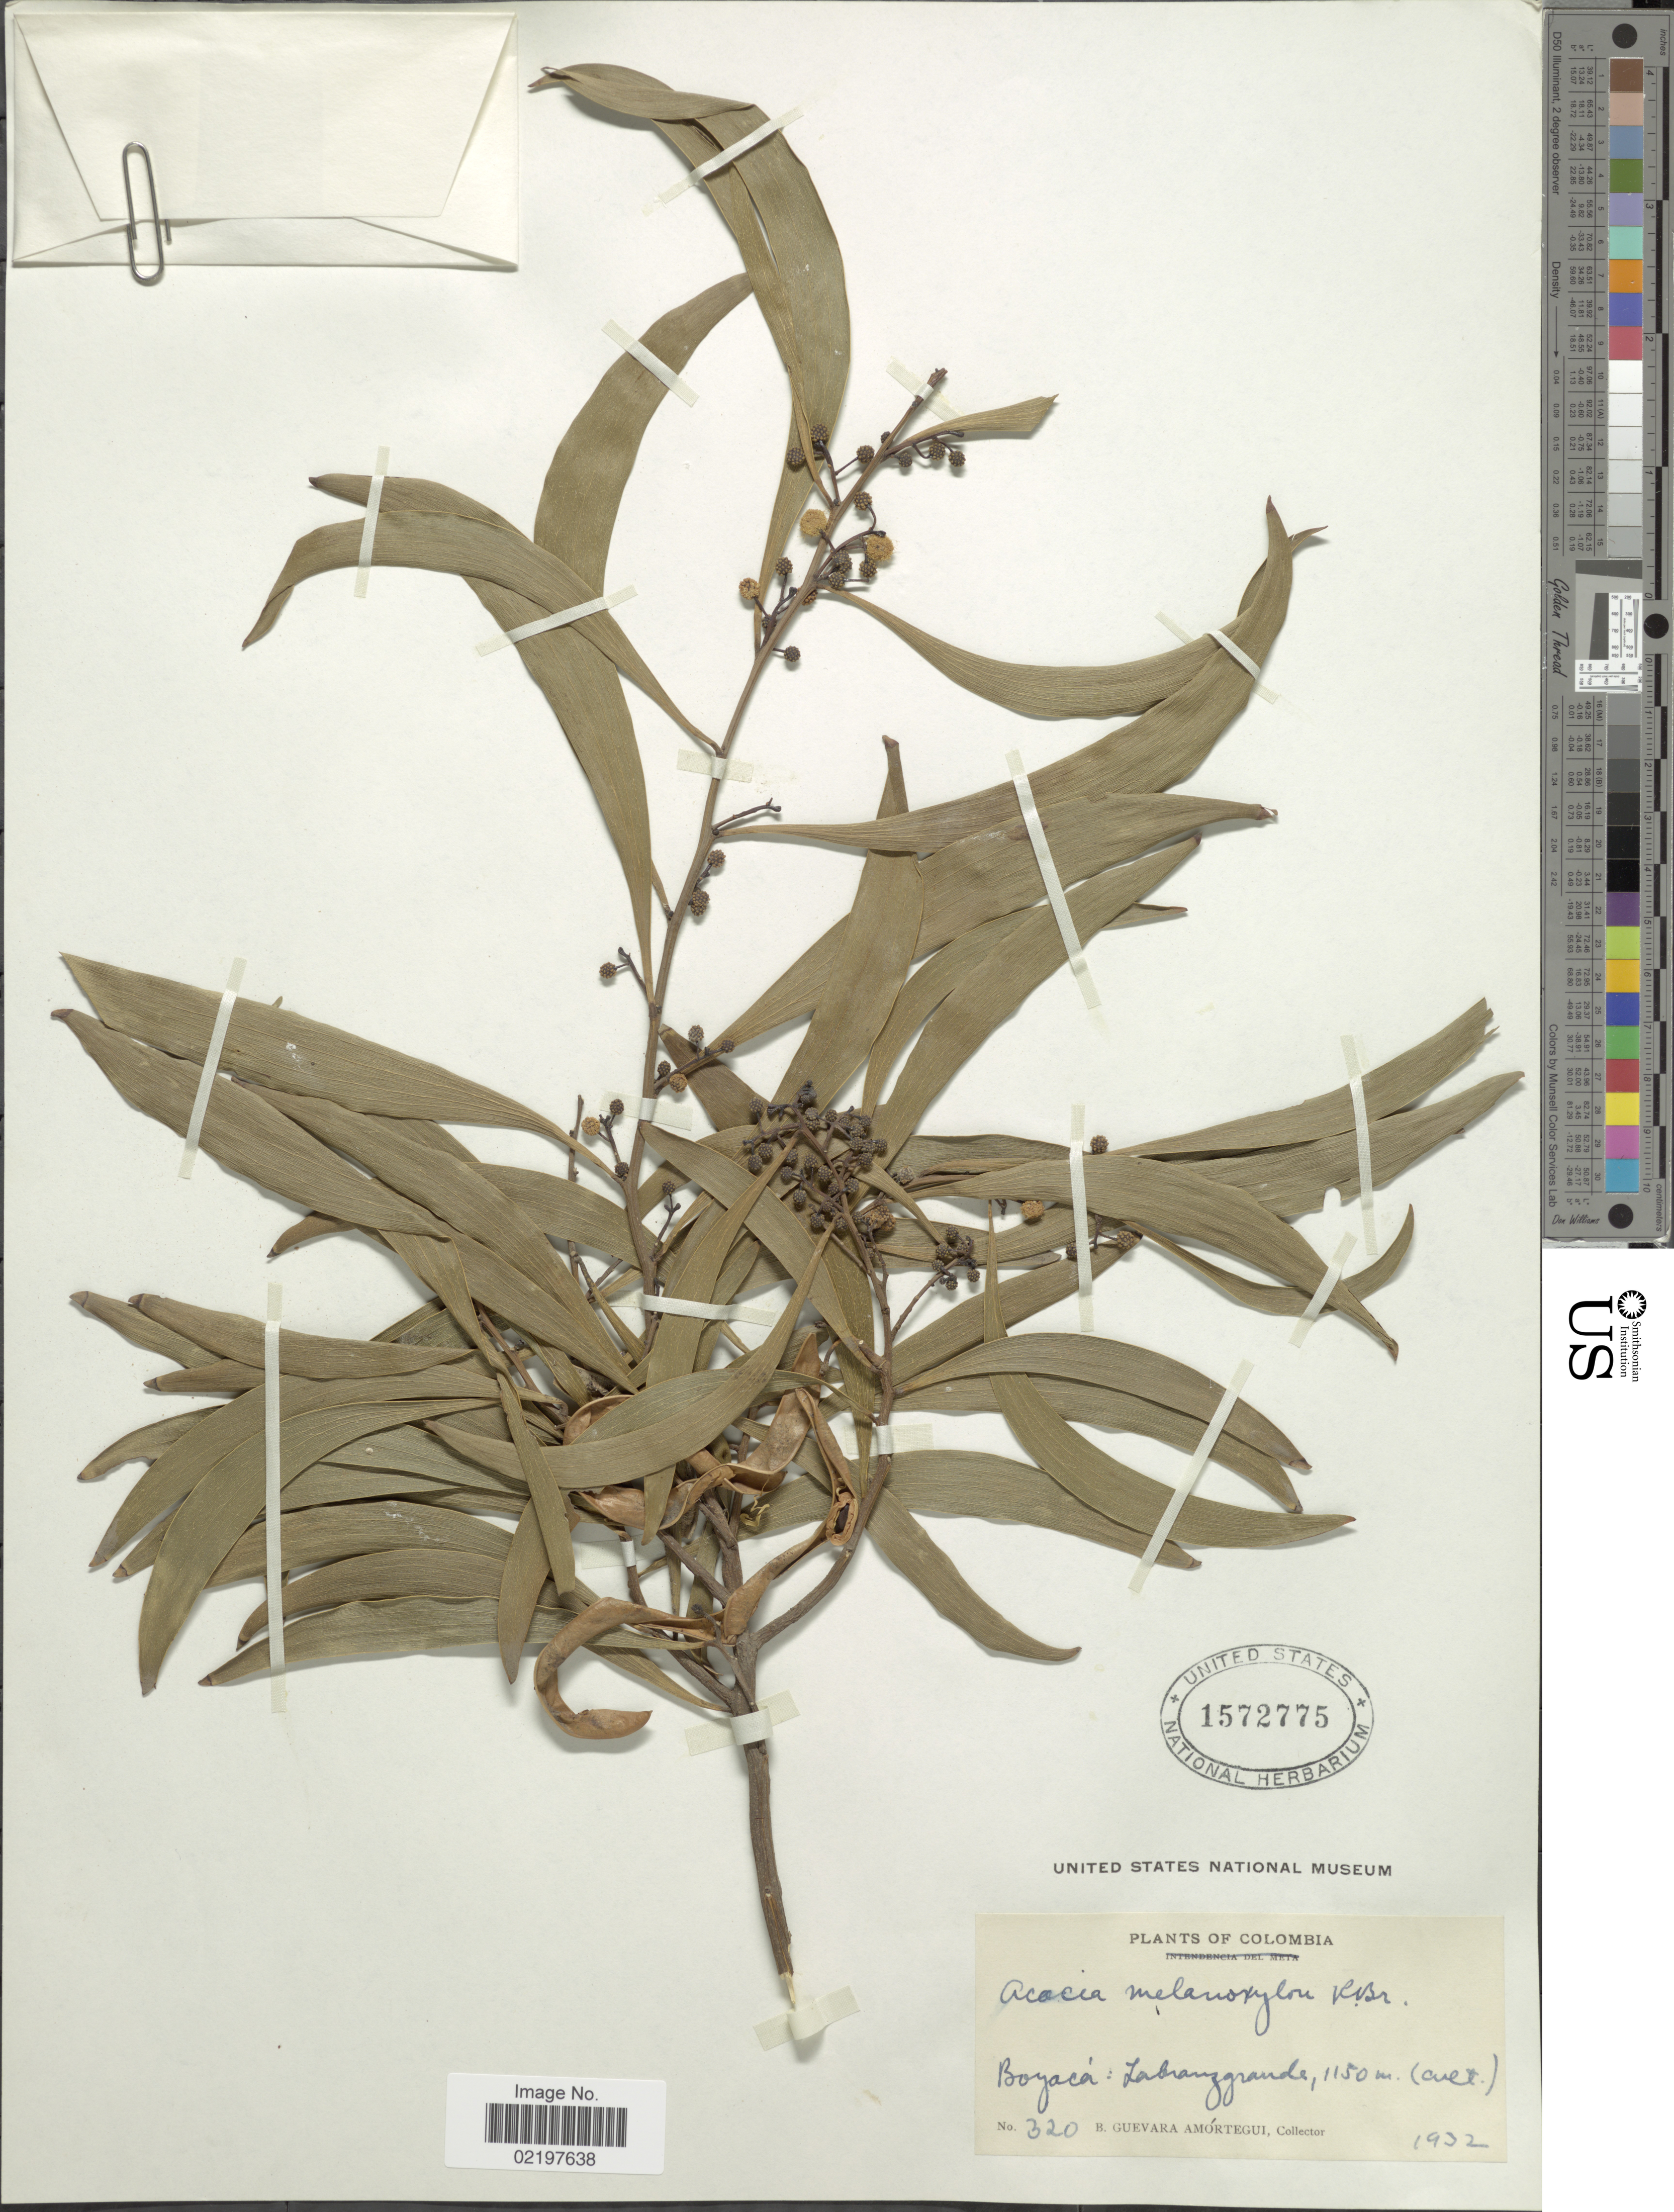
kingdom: Plantae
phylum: Tracheophyta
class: Magnoliopsida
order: Fabales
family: Fabaceae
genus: Acacia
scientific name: Acacia melanoxylon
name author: R. Br.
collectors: B. Guevara Amortegui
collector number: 320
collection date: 1932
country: Colombia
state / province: Boyacá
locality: Boyaca: Labranggrande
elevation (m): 1150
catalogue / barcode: US 1572775